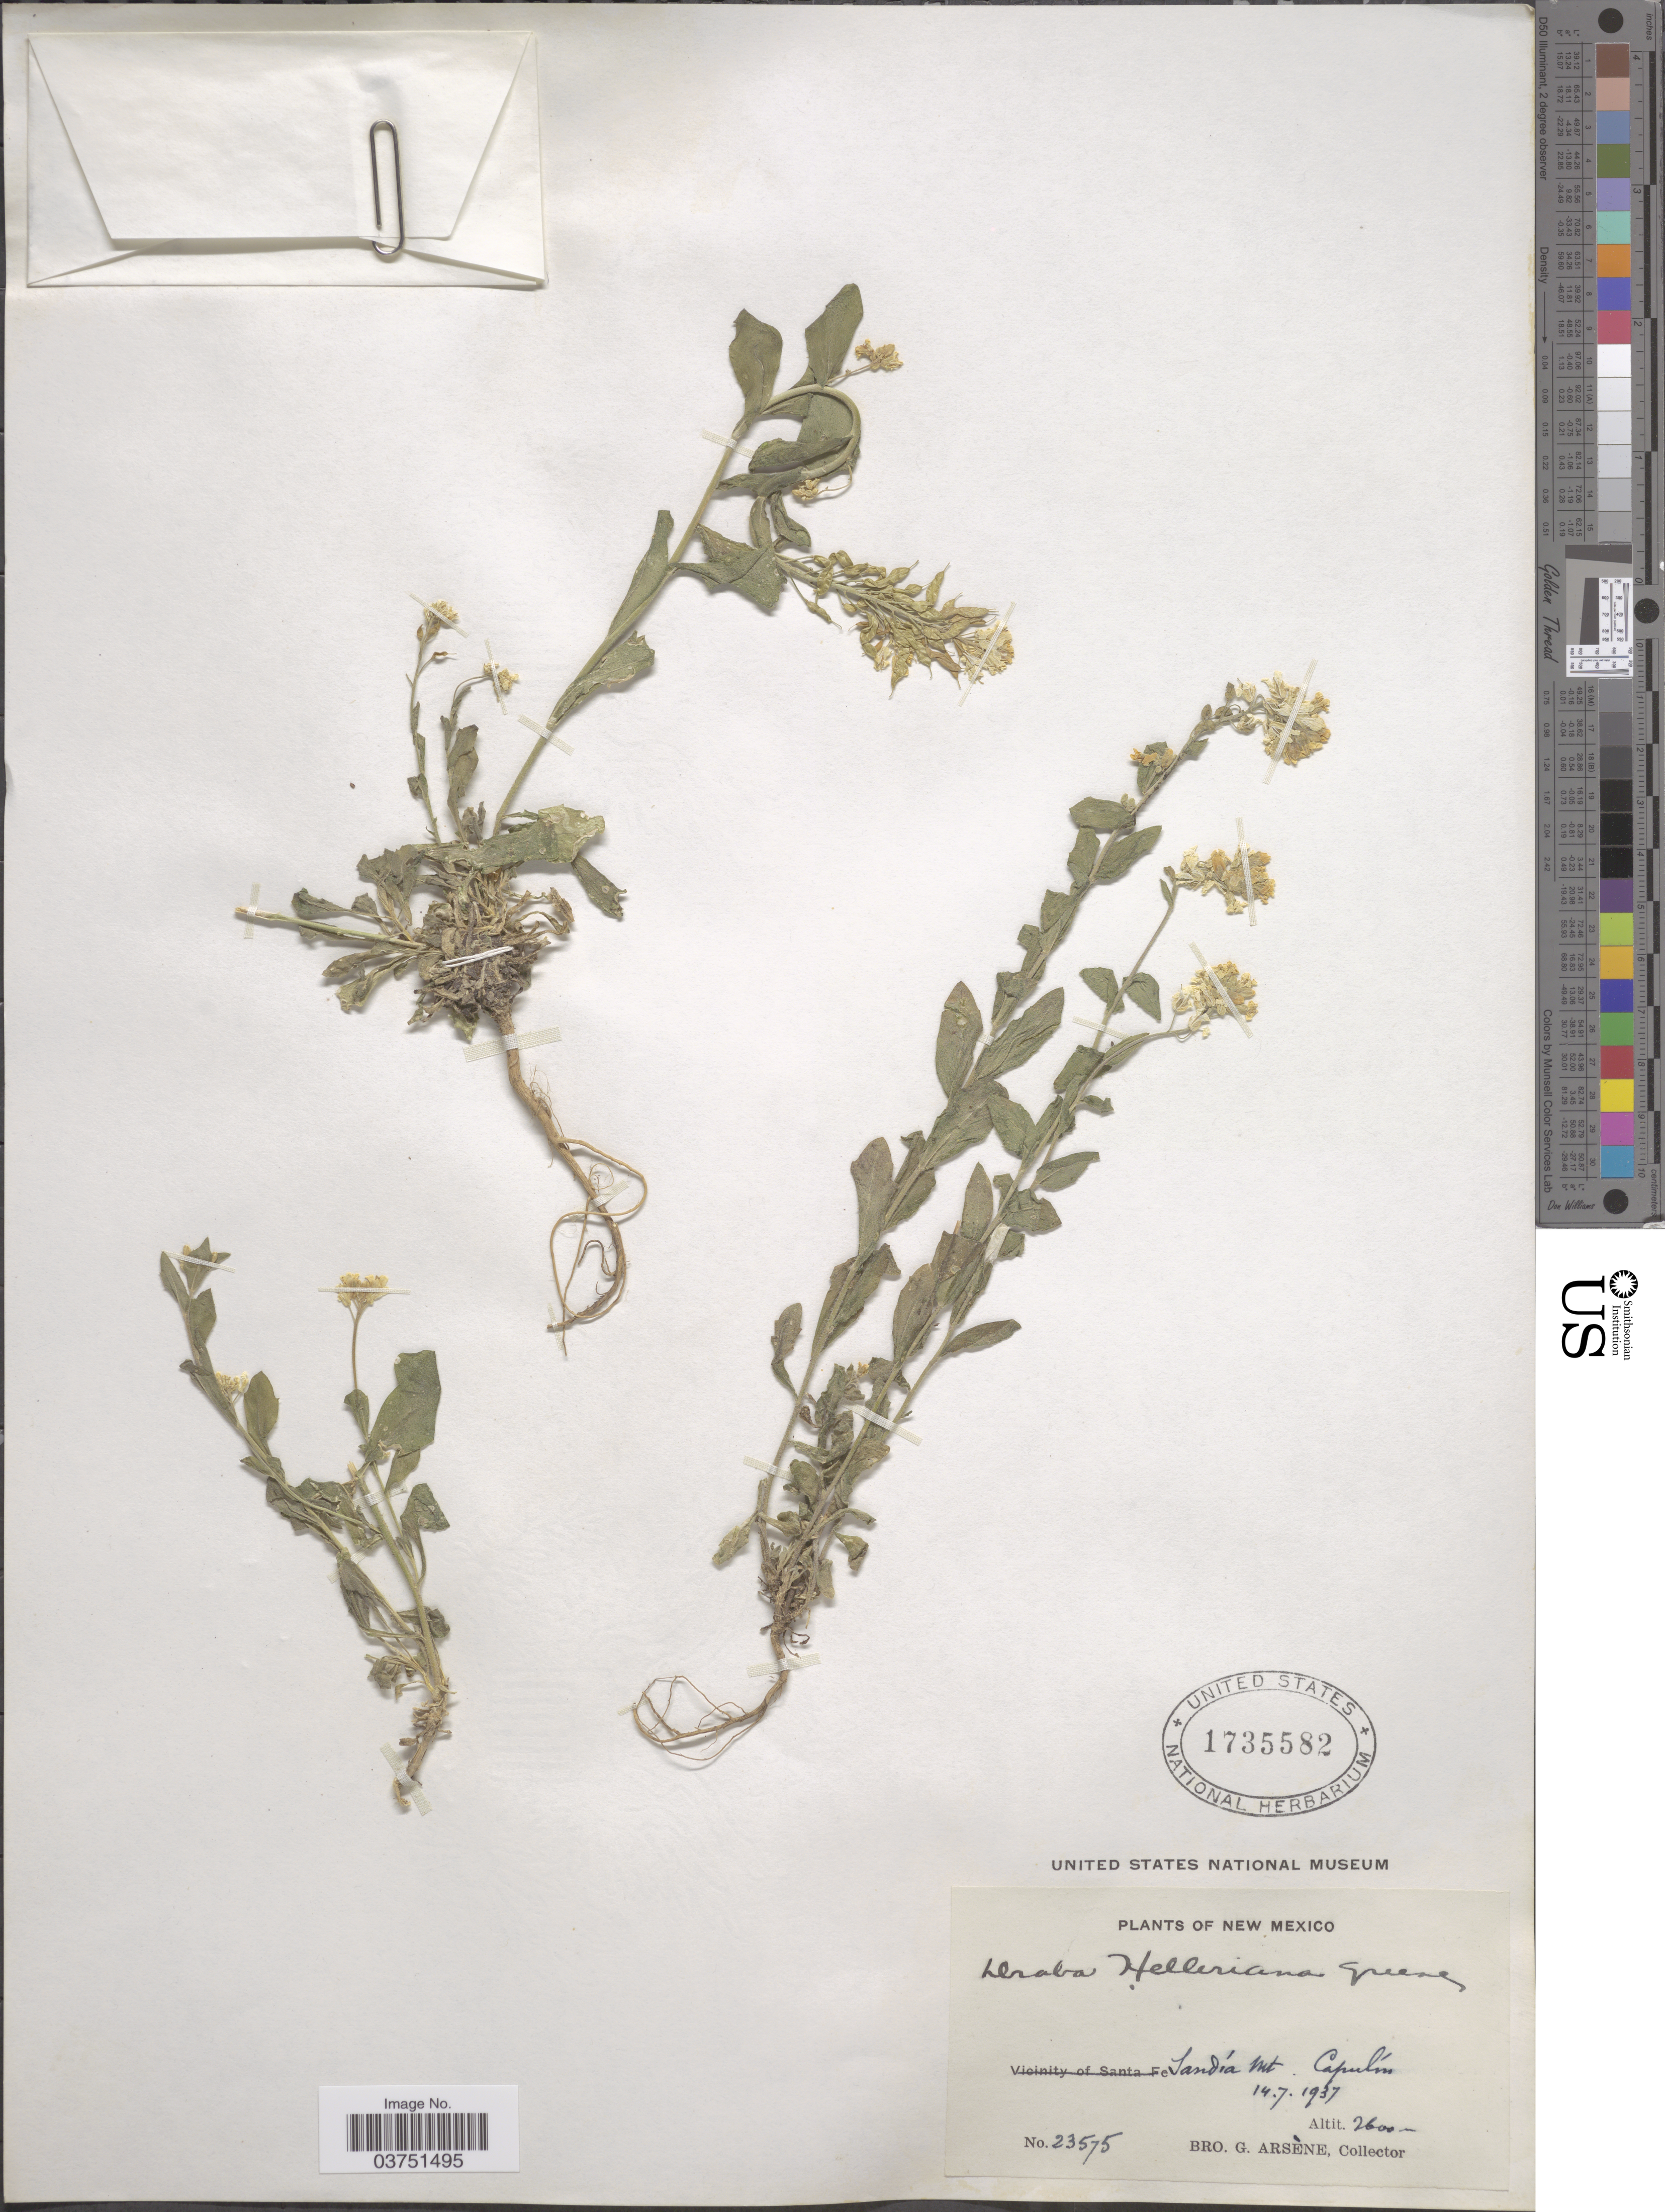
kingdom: Plantae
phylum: Tracheophyta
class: Magnoliopsida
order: Brassicales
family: Brassicaceae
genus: Draba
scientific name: Draba helleriana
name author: Greene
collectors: Bro. G. Arsène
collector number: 23575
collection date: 1937-07-14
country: United States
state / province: New Mexico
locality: Sandia Mt. Capulin.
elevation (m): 2600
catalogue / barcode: US 1735582